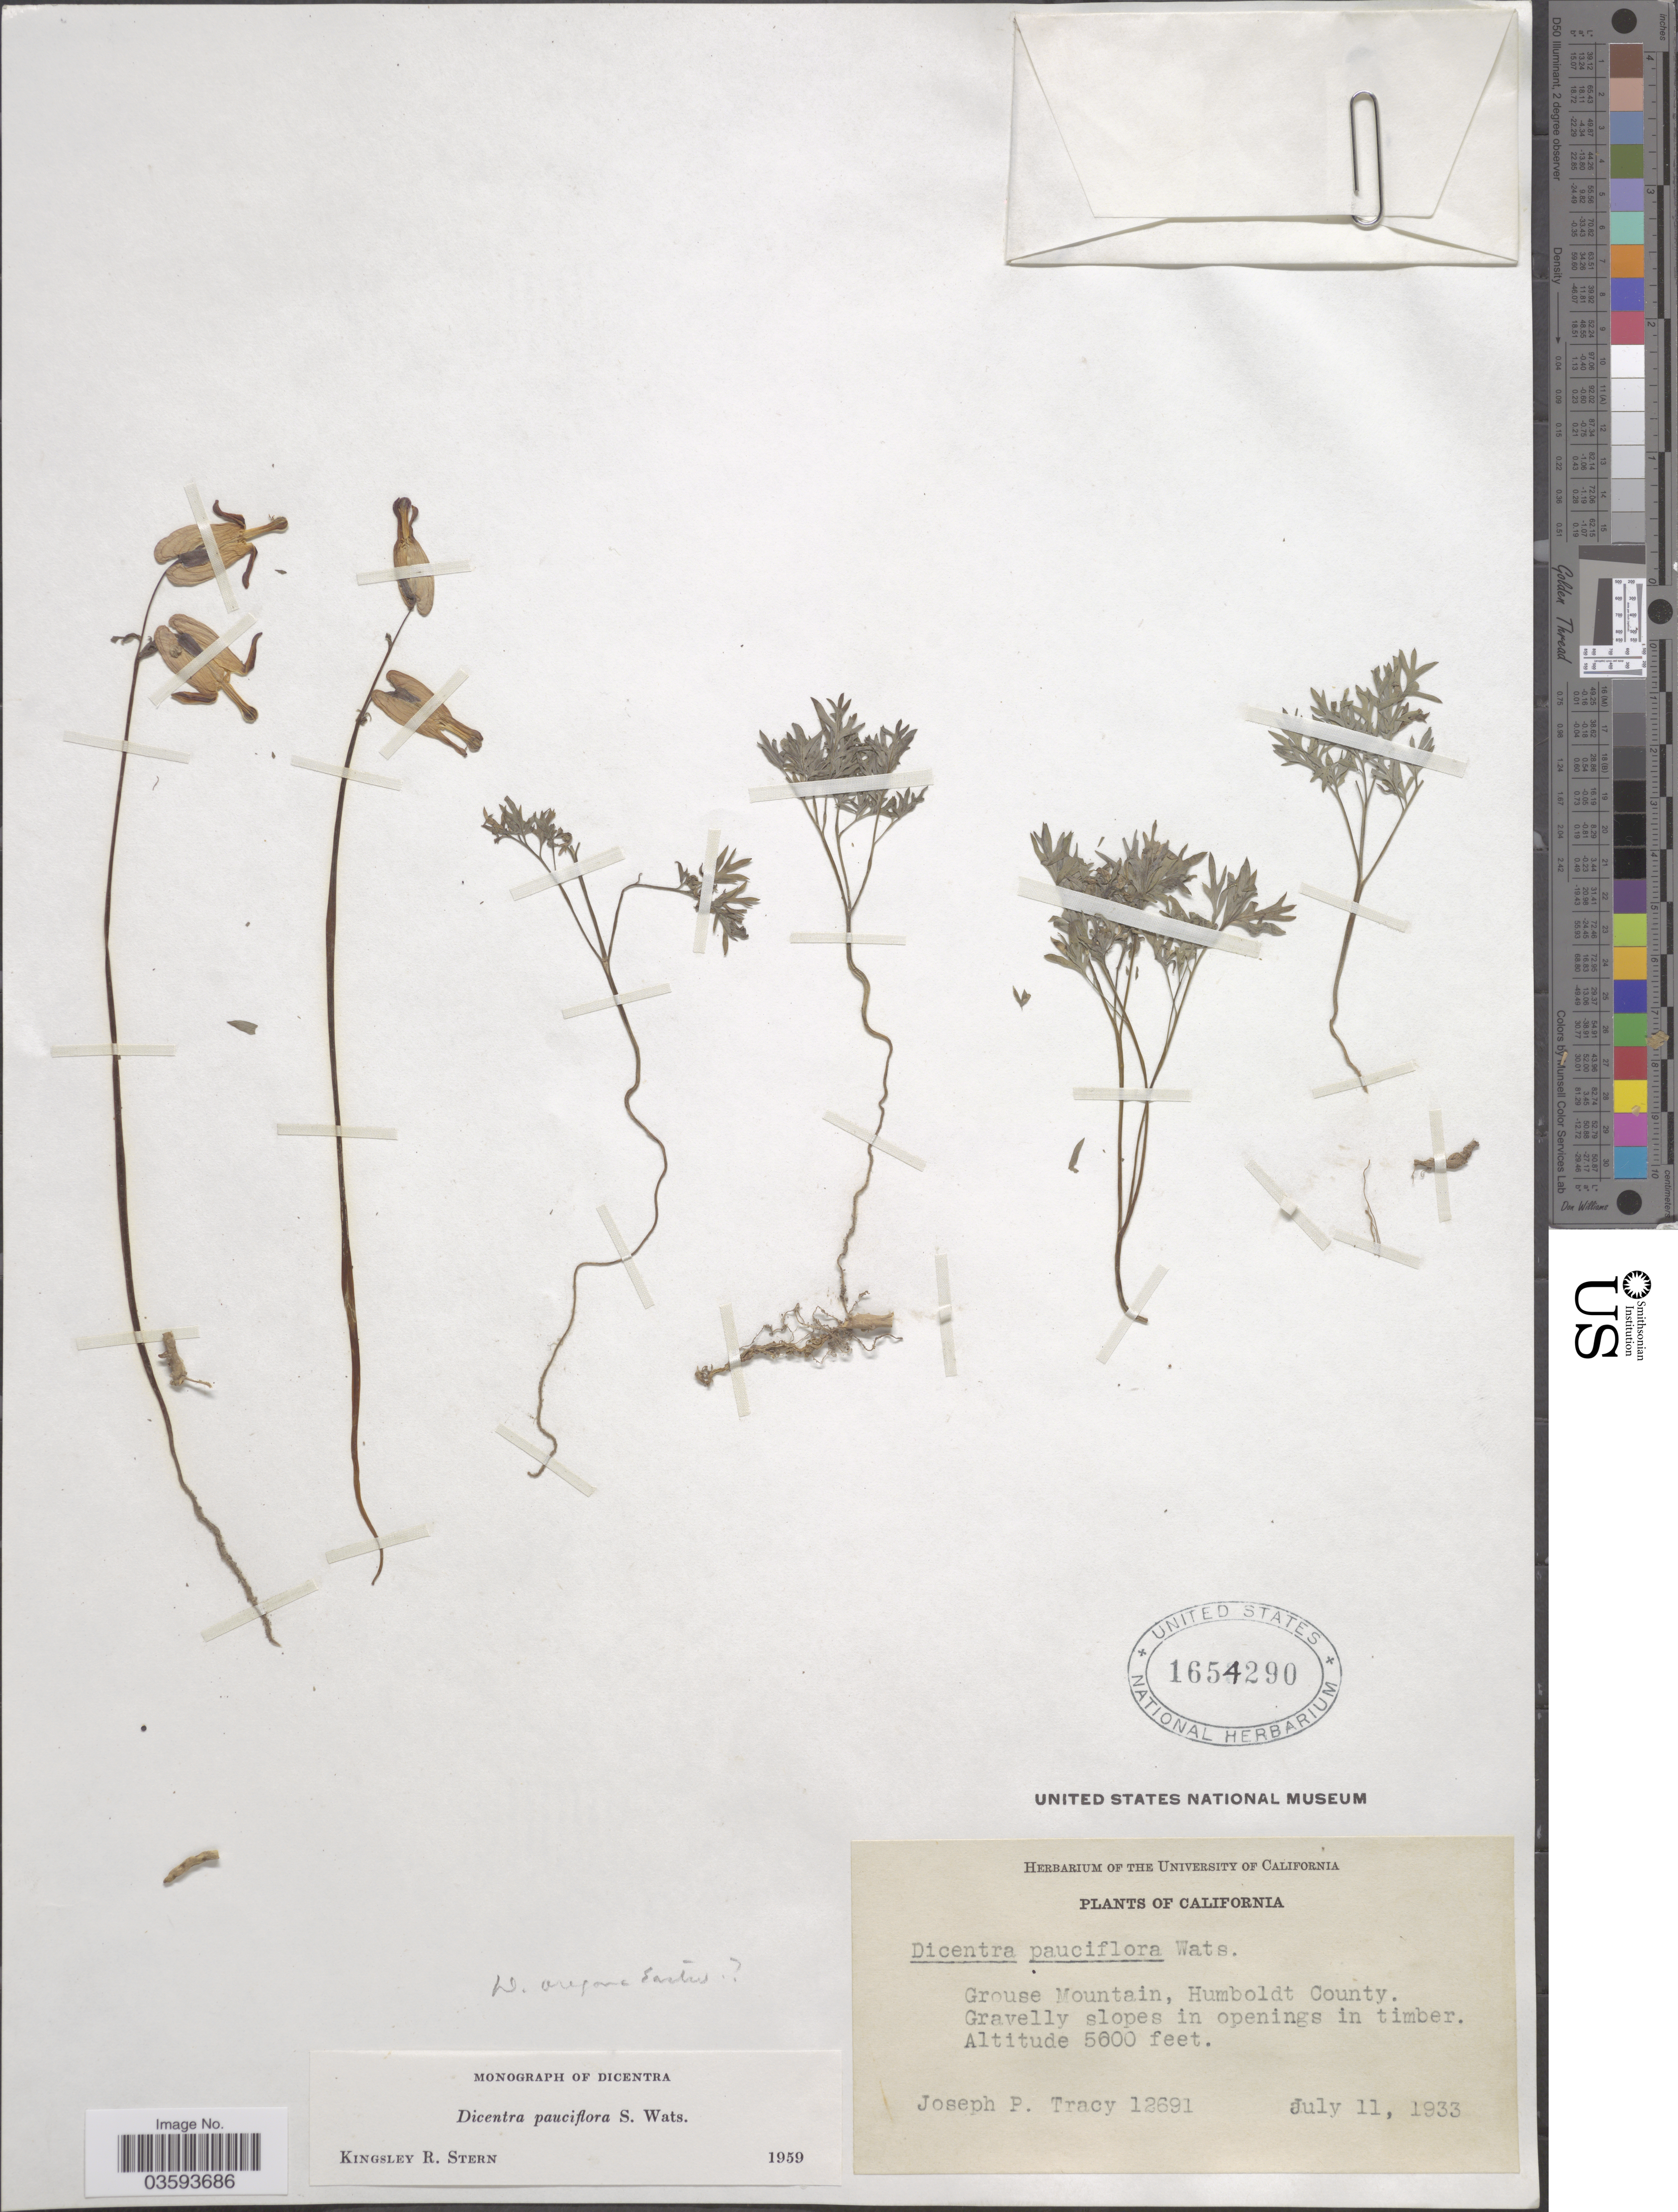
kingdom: Plantae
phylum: Tracheophyta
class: Magnoliopsida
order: Ranunculales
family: Papaveraceae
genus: Dicentra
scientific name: Dicentra pauciflora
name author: S. Watson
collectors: J. Tracy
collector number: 12691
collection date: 1933-07-11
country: United States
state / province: California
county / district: Humboldt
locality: Grouse Mountain, Humboldt County.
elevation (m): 1707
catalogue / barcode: US 1654290